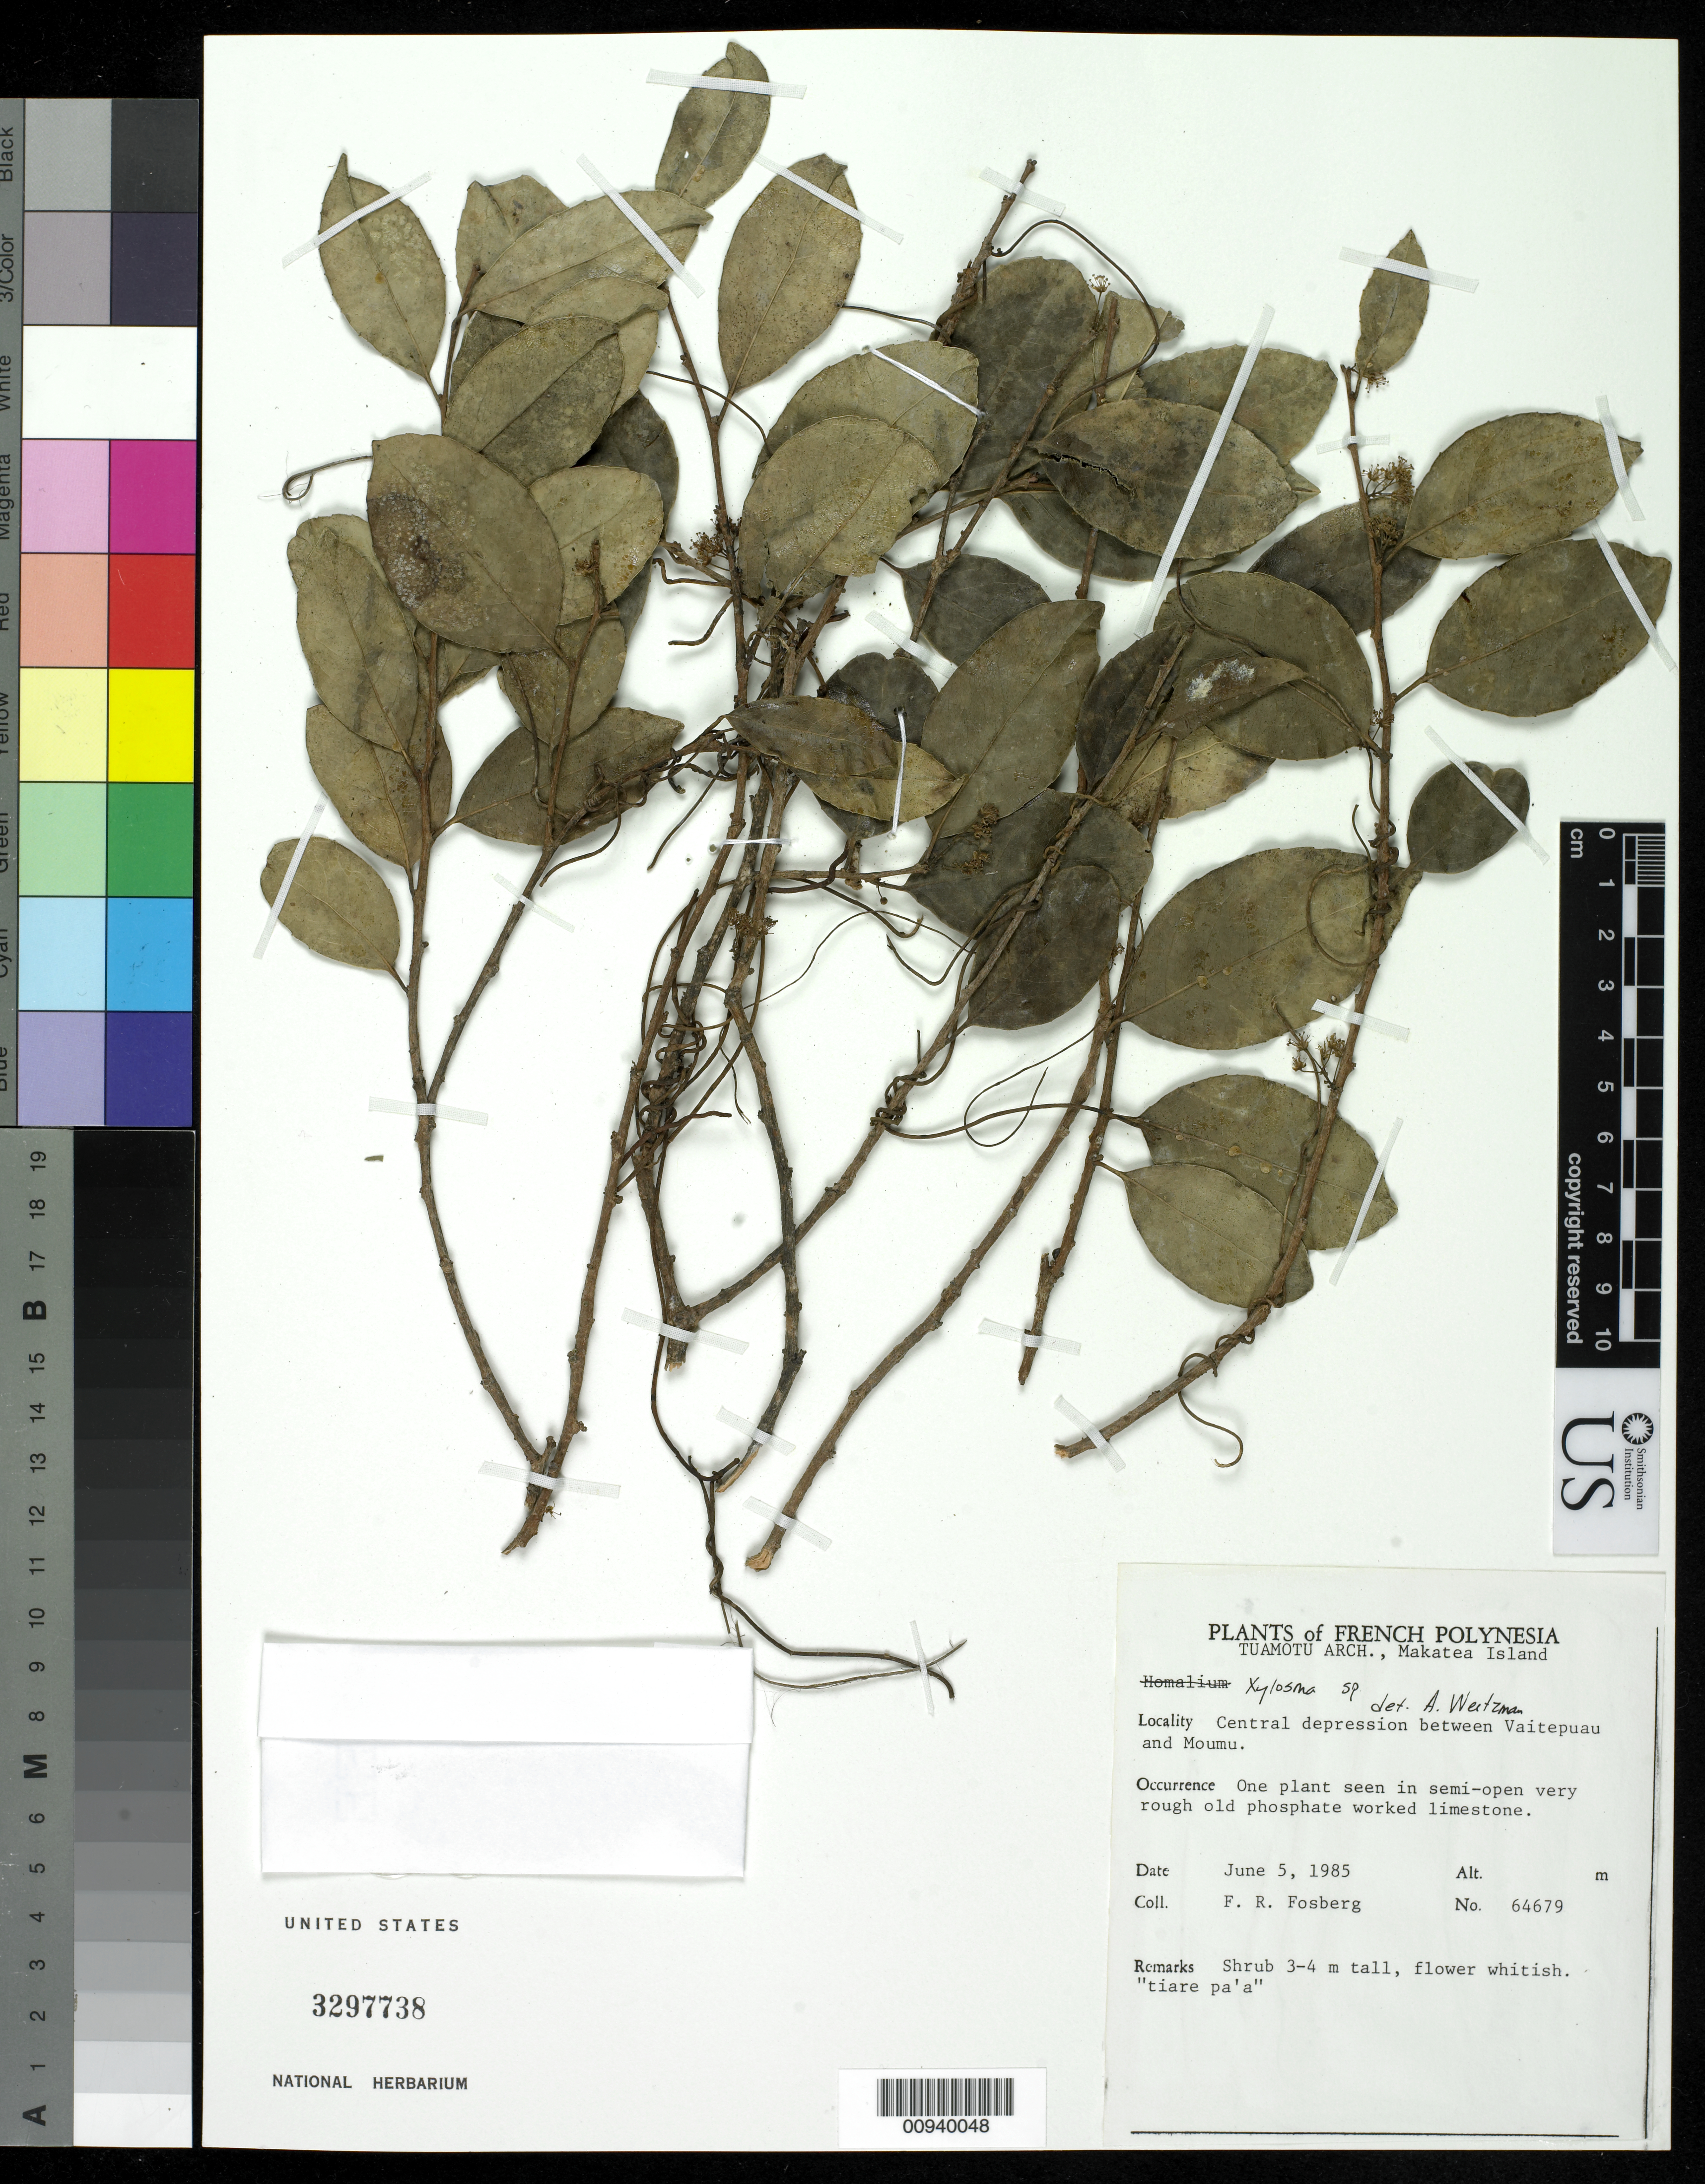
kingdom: Plantae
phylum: Tracheophyta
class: Magnoliopsida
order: Malpighiales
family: Salicaceae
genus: Xylosma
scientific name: Xylosma sp.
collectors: F. R. Fosberg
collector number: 64679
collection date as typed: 05 Jun 1985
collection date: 1985-06-05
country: French Polynesia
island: Makatea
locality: Central depression between Vaitepuau and Moumu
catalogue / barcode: US 3297738